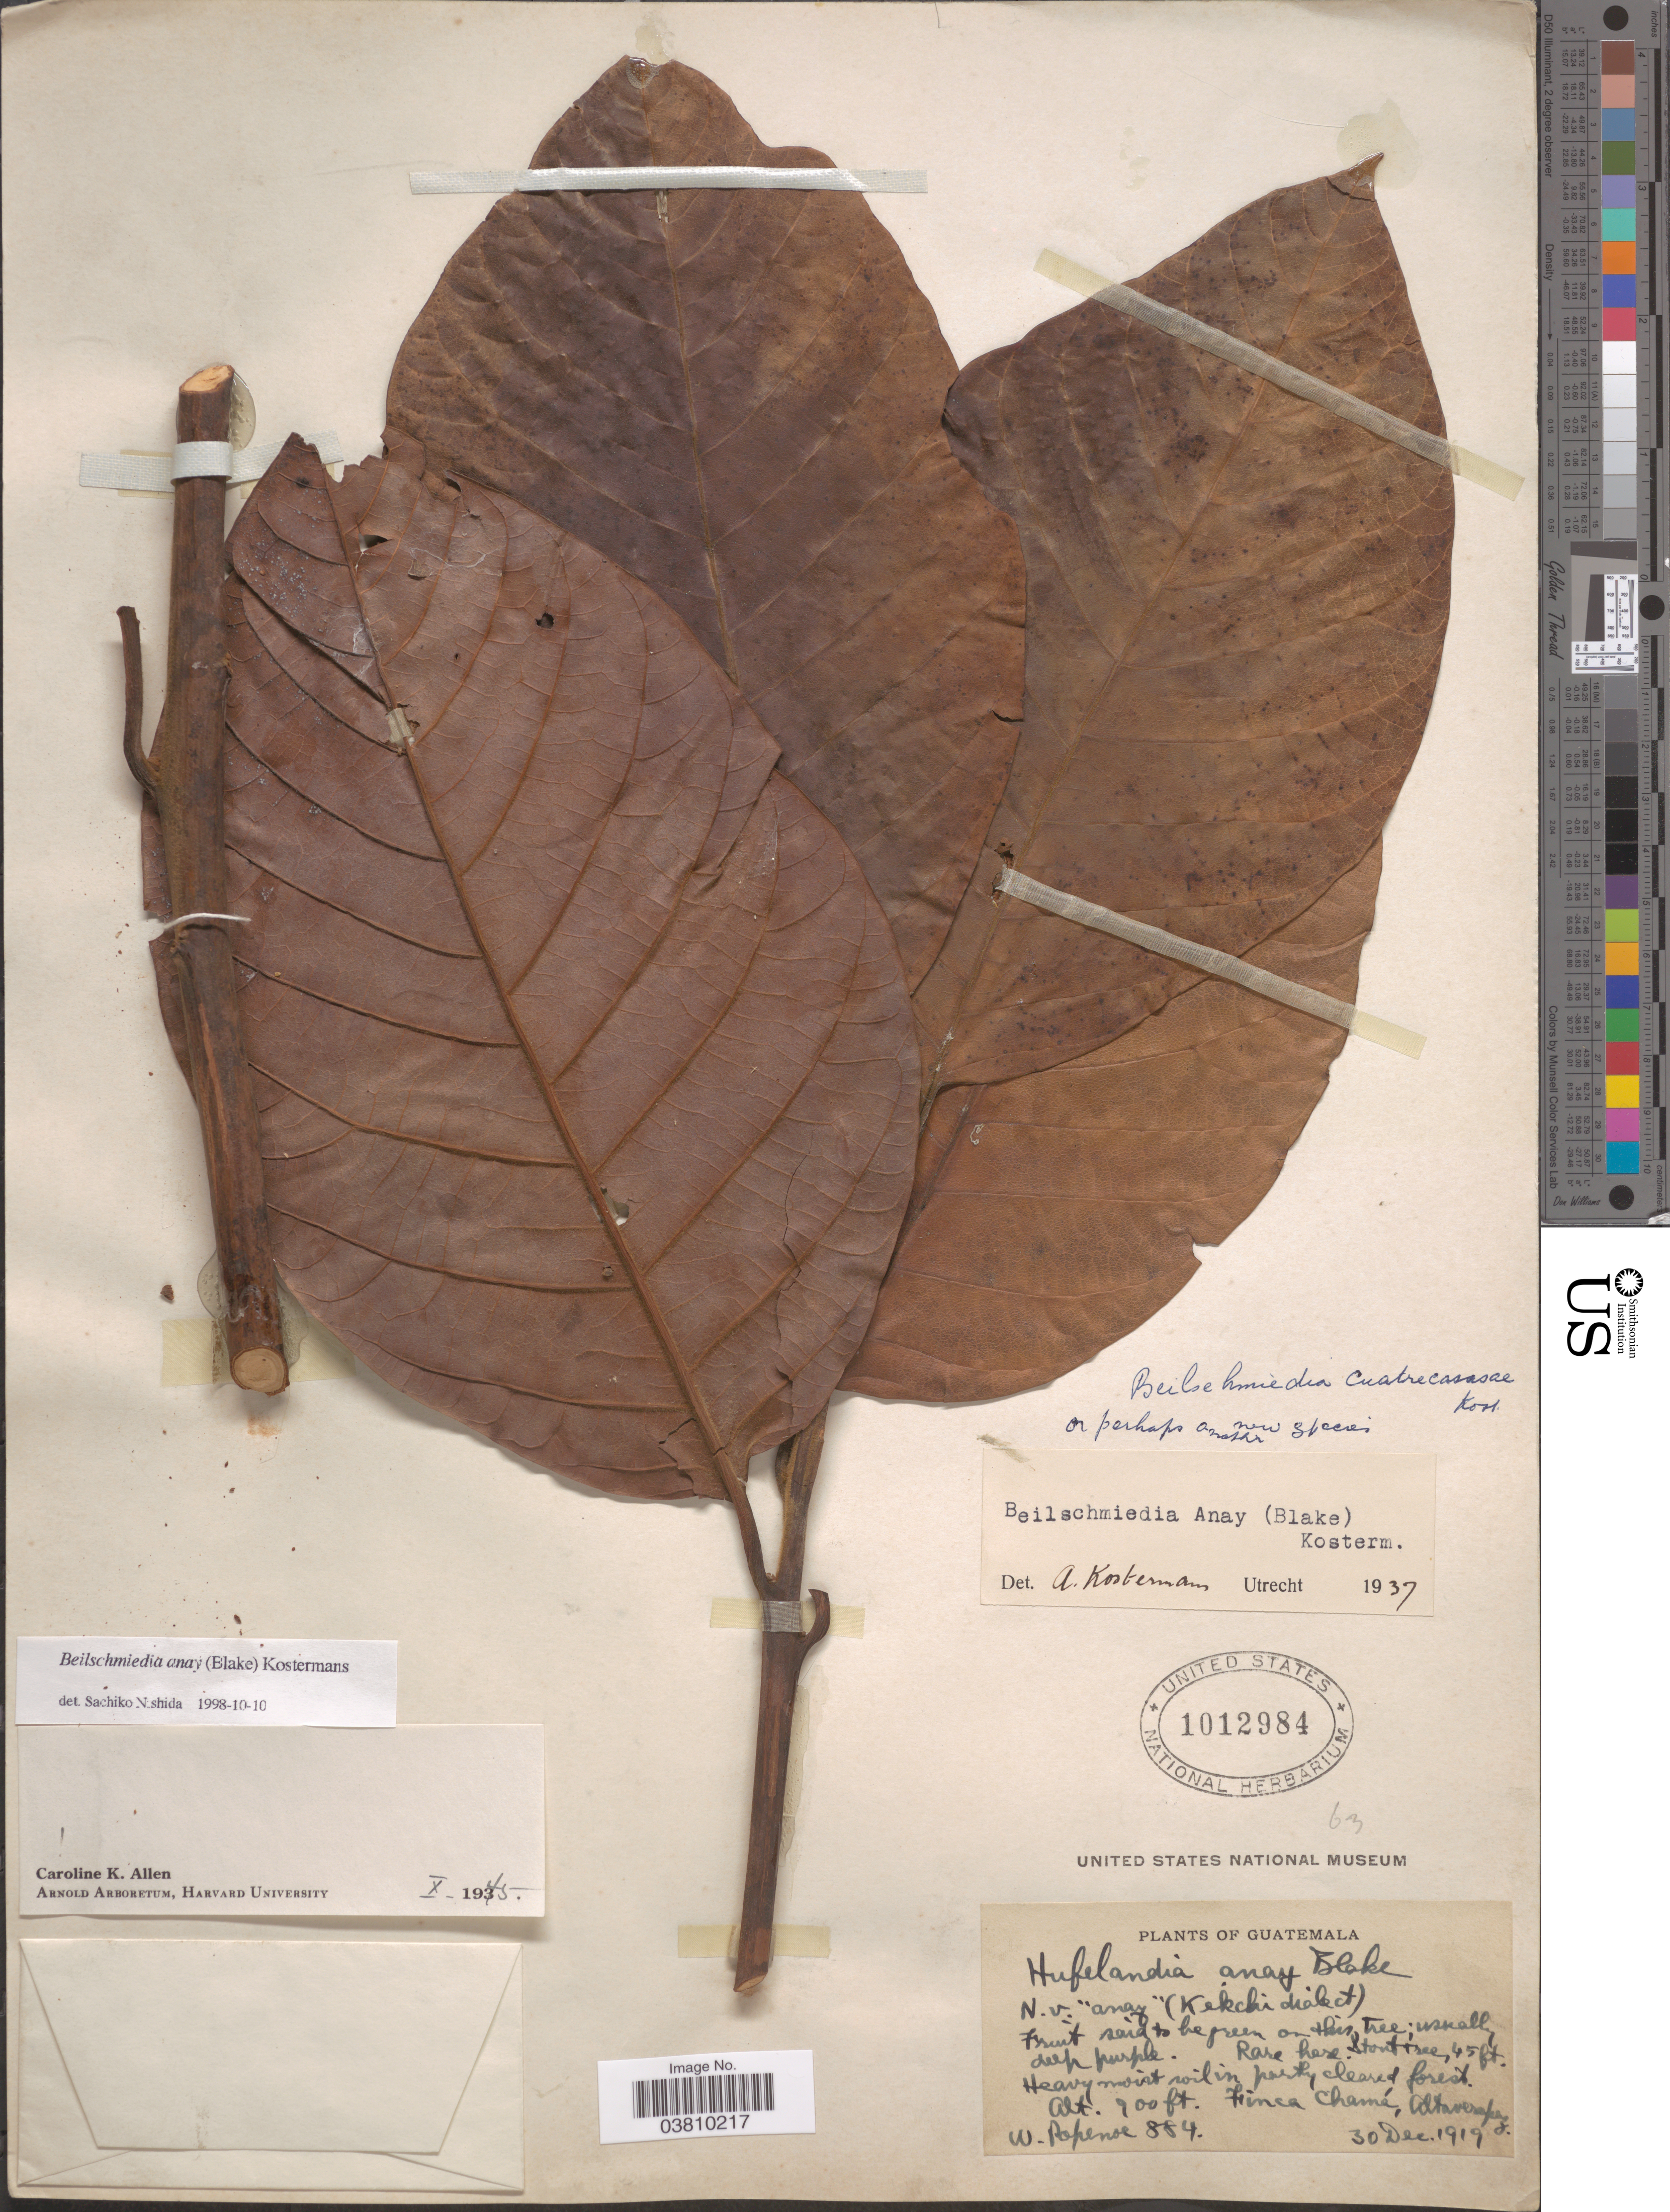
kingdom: Plantae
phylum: Tracheophyta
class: Magnoliopsida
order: Laurales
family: Lauraceae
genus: Beilschmiedia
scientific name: Beilschmiedia anay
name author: (S.F. Blake) Kosterm.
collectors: W. Popenoe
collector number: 884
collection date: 1919-12-30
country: Guatemala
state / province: Alta Verapaz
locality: Finca Chamá.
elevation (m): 213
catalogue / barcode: US 1012984